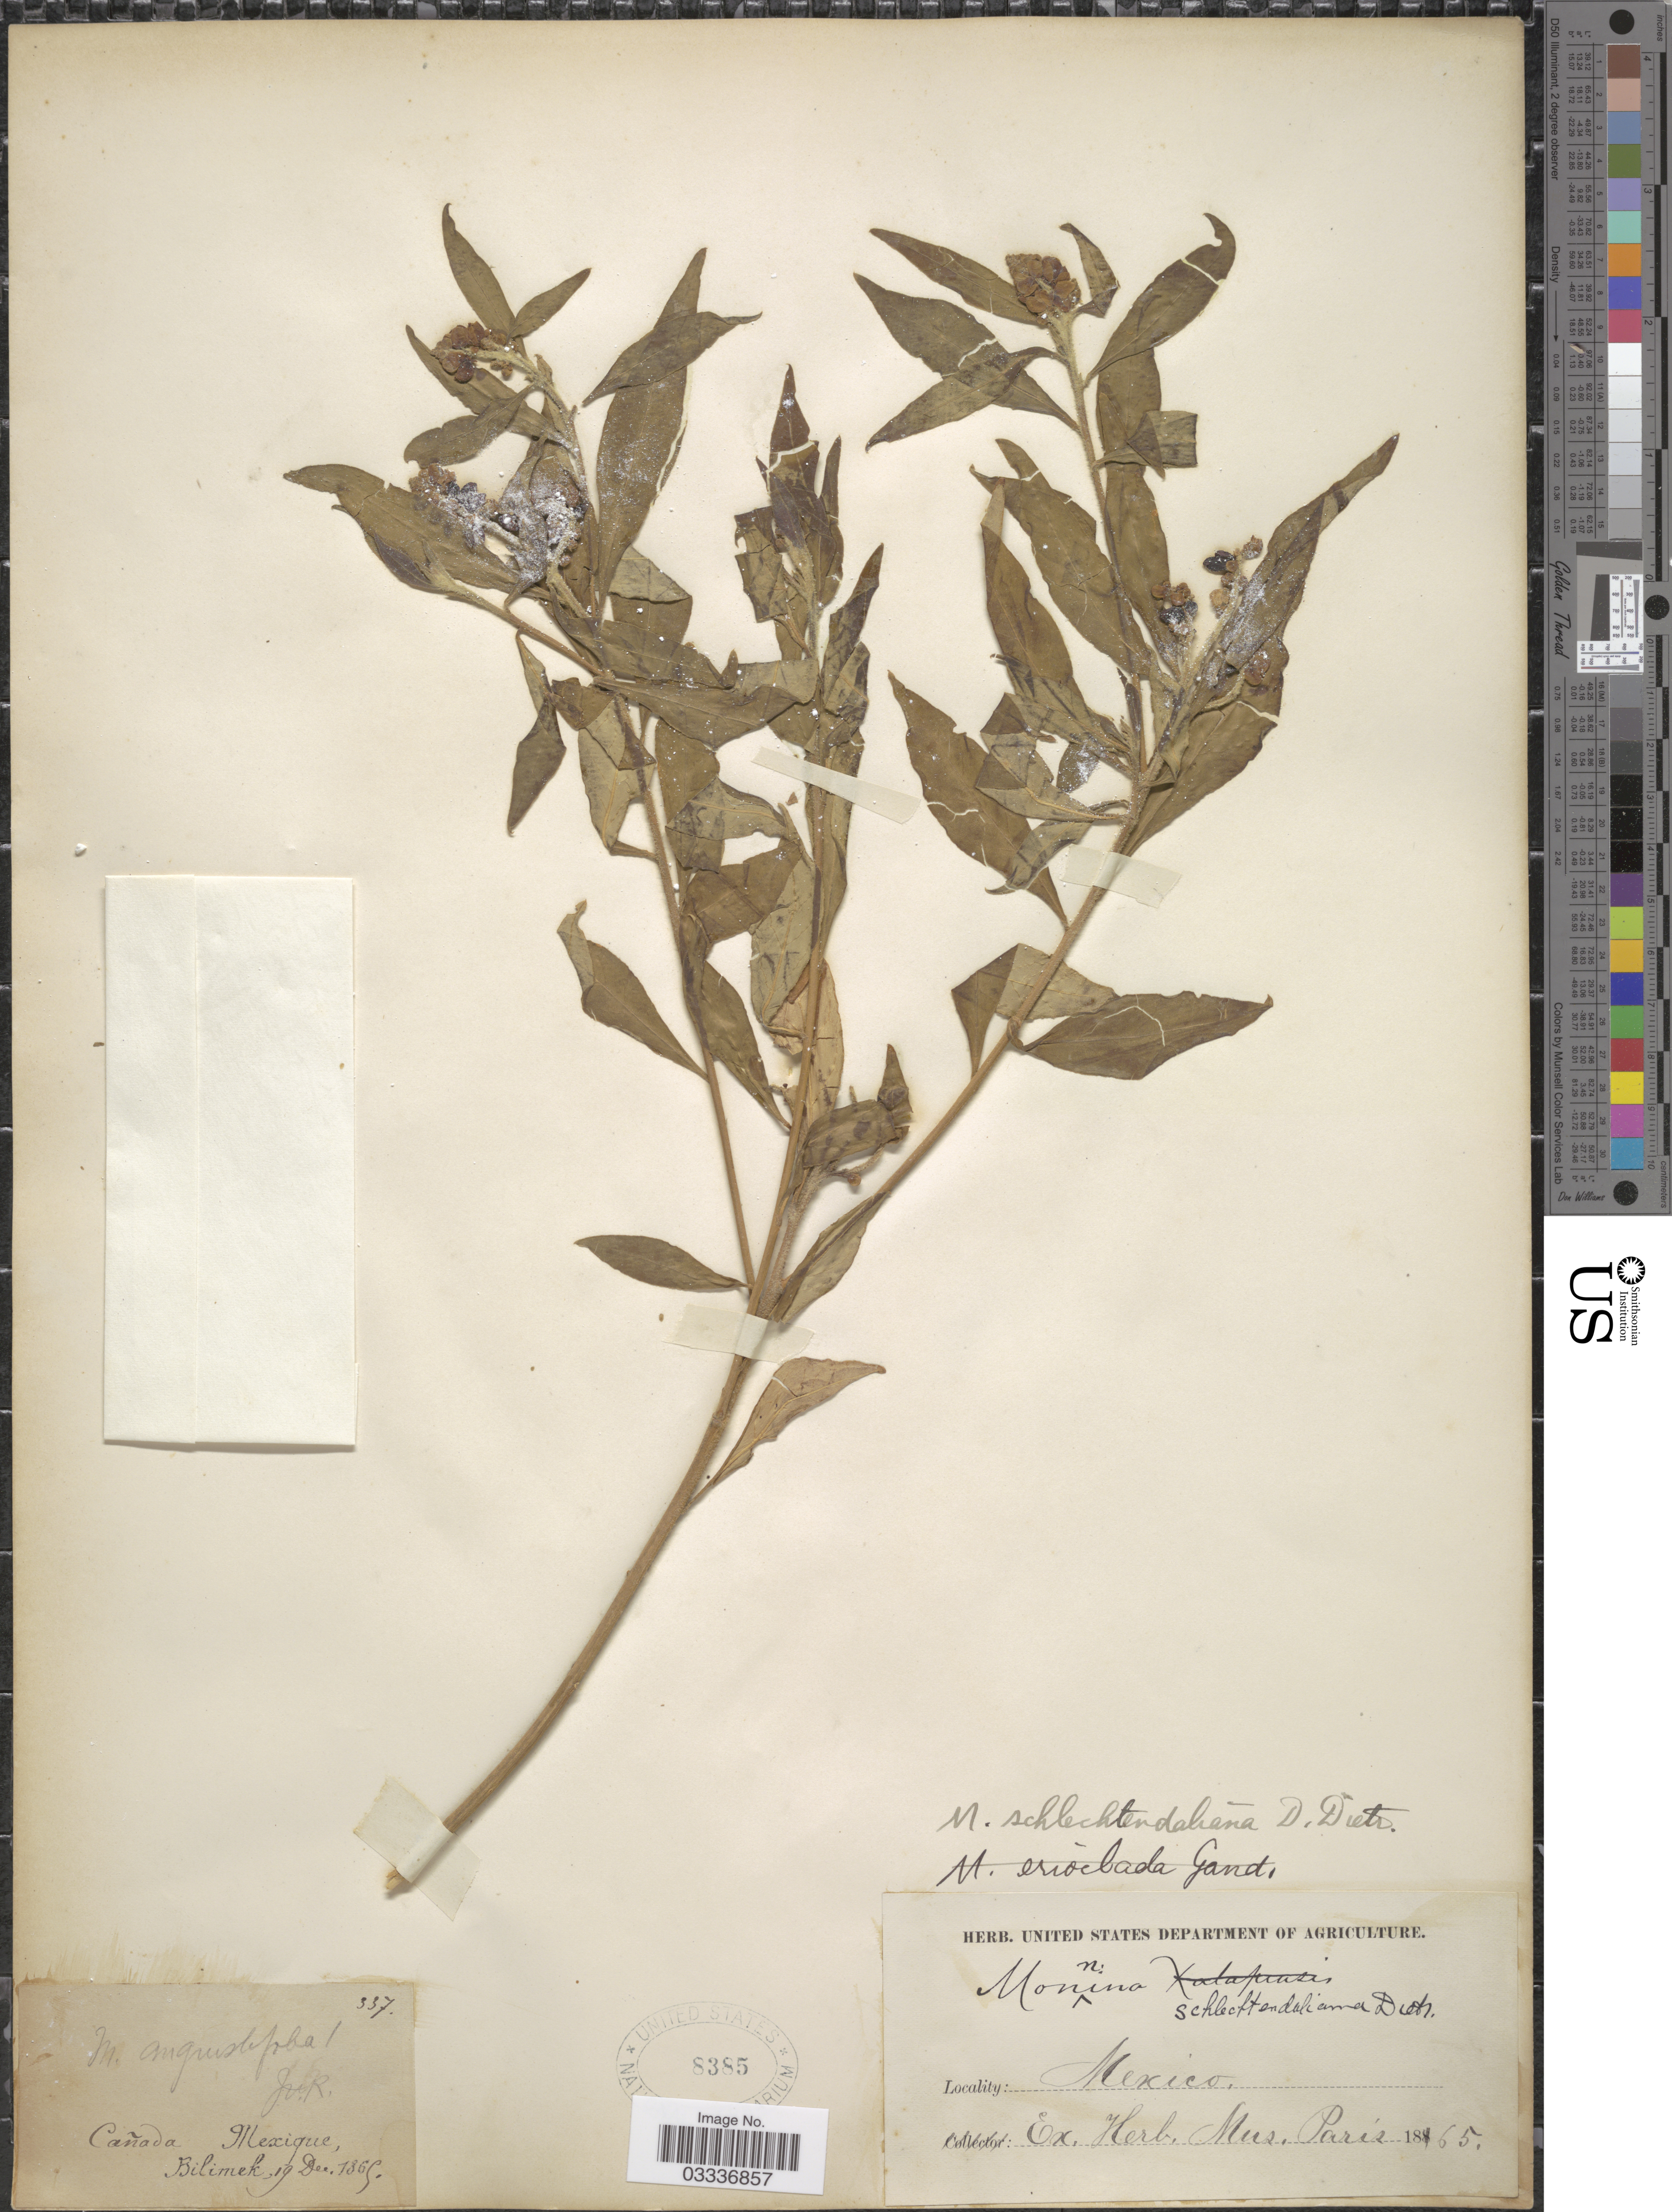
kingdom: Plantae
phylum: Tracheophyta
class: Magnoliopsida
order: Fabales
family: Polygalaceae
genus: Monnina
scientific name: Monnina schlechtendaliana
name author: D. Dietr.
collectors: -. Bilimek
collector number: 337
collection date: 1865-12-19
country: Mexico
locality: Cañada.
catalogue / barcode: US 8385